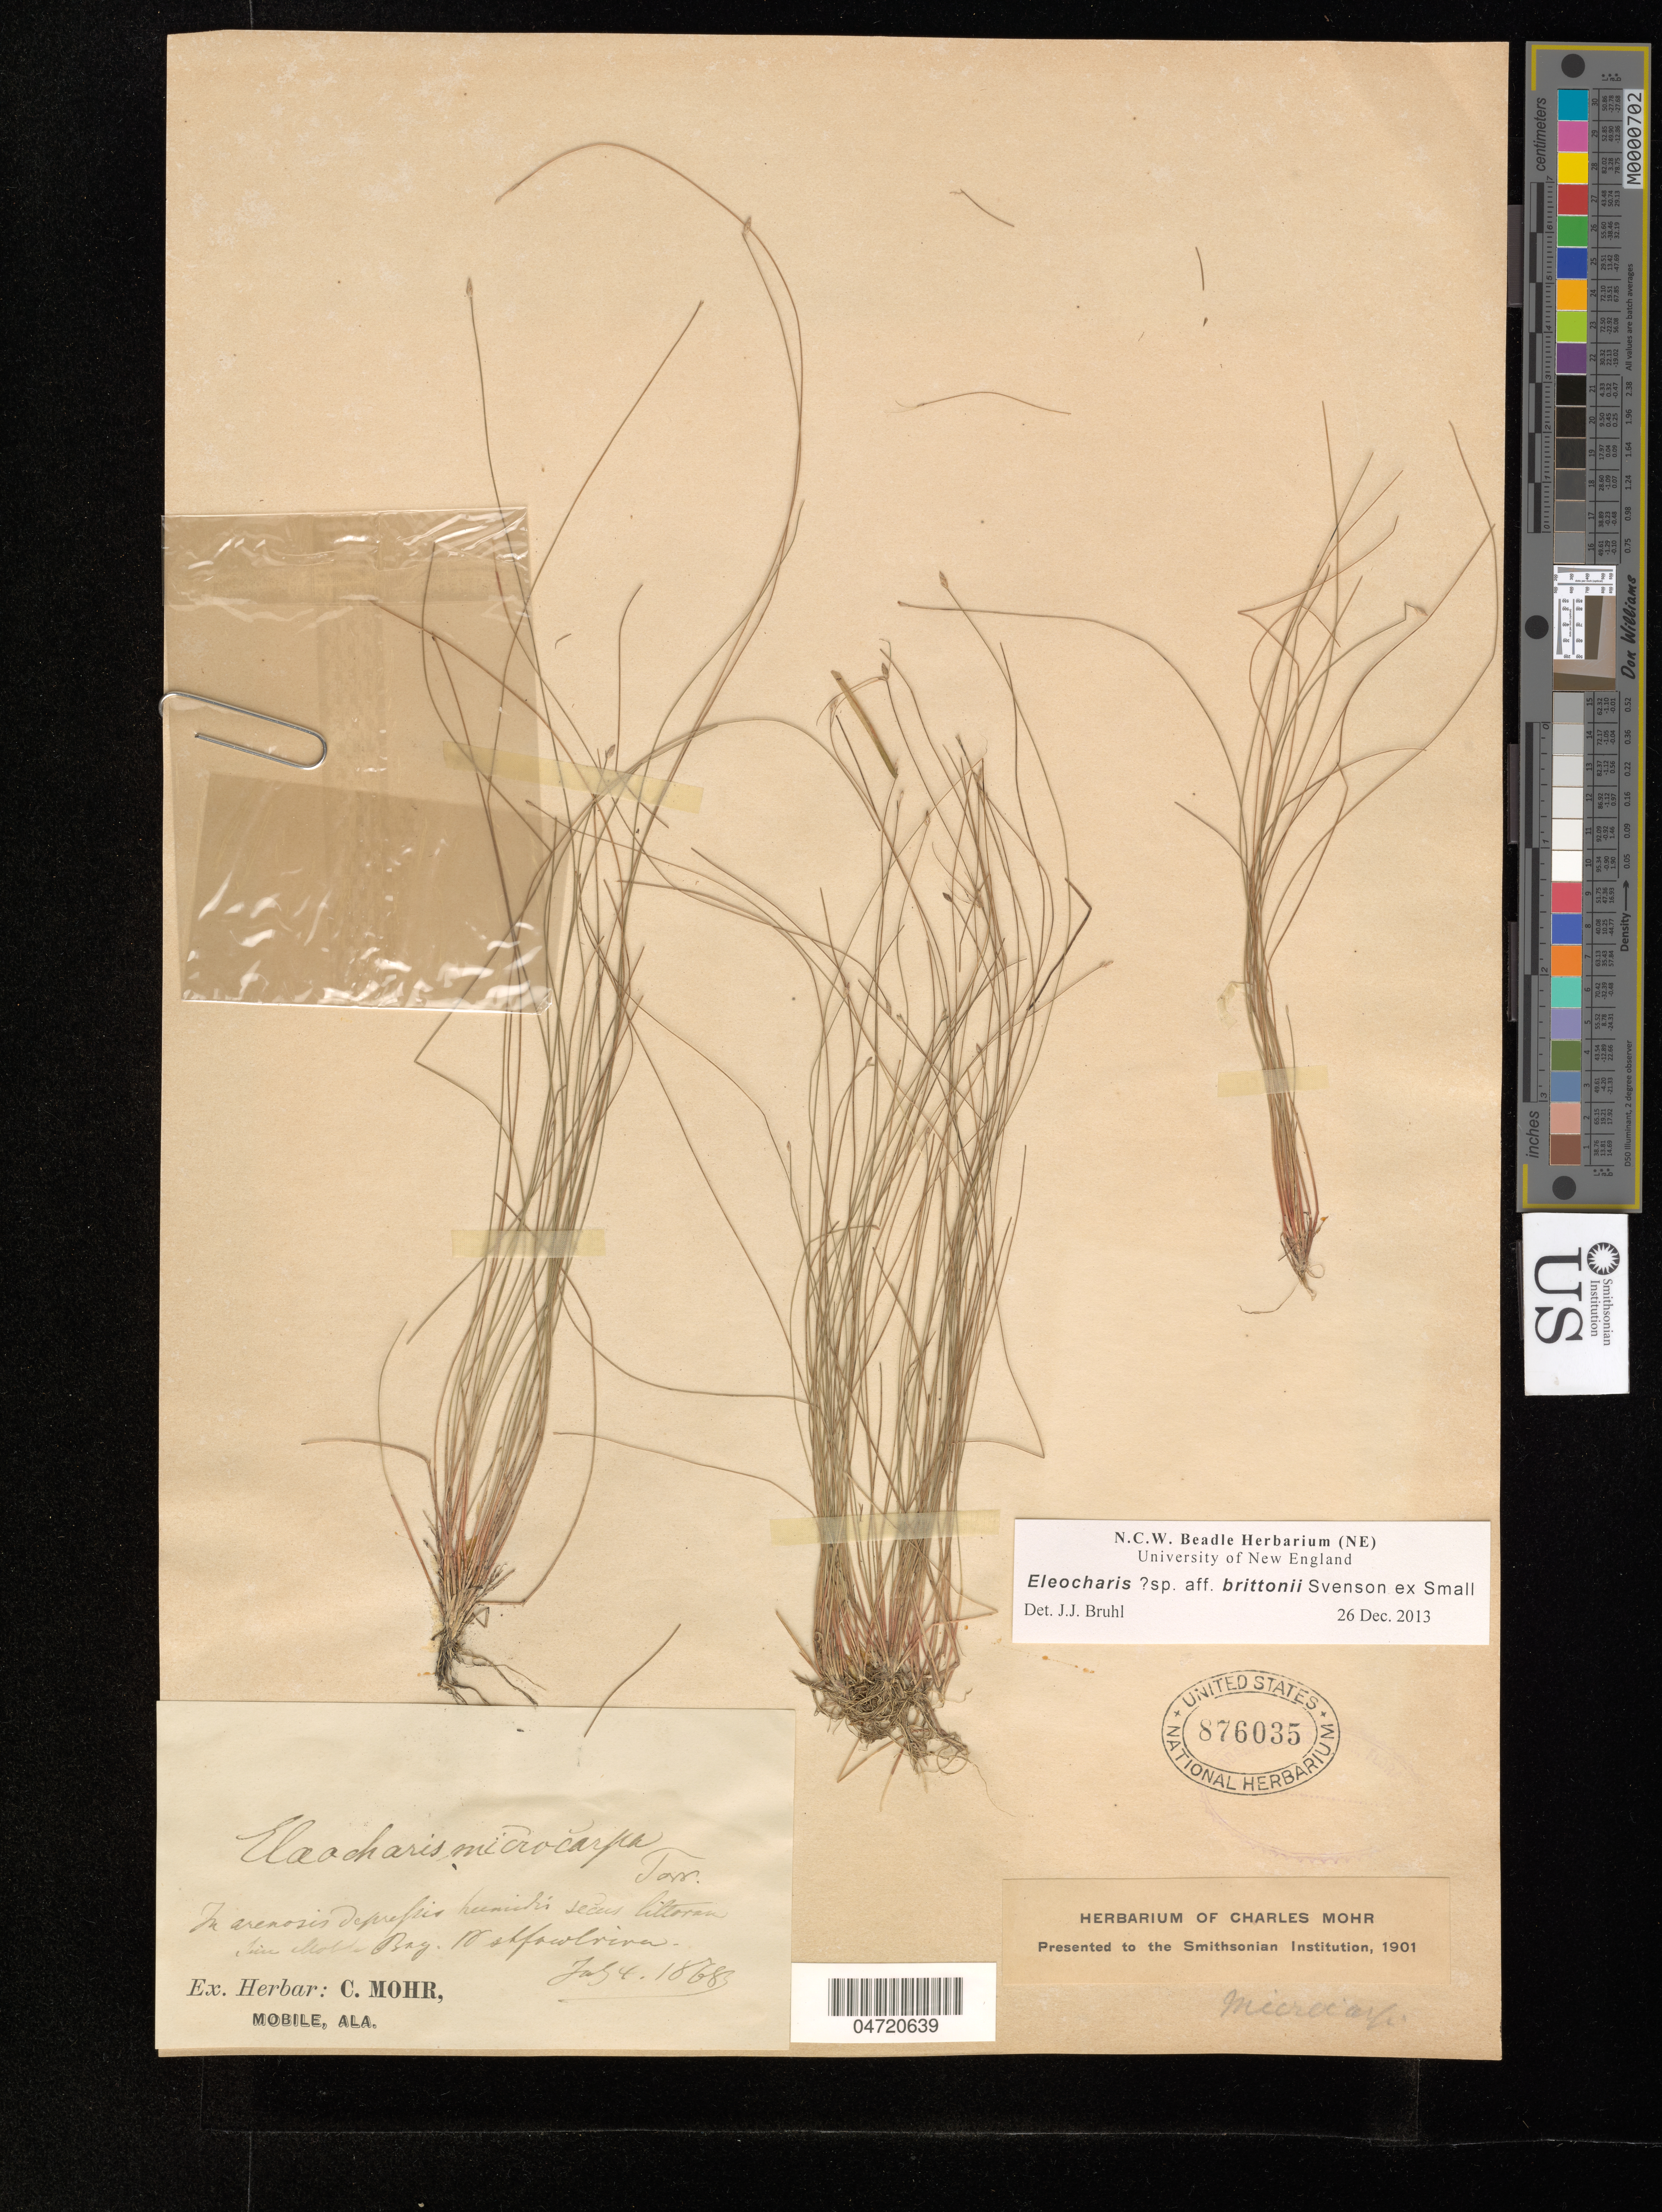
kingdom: Plantae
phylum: Tracheophyta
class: Liliopsida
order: Poales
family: Cyperaceae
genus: Eleocharis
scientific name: Eleocharis brittonii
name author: Svenson ex Small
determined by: Bruhl, J. J., (NE), University of New England (AUSTRALIA)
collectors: C. T. Mohr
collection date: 1868-07-04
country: United States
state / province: Alabama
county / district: Mobile County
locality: Mobile Bay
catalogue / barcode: US 876035